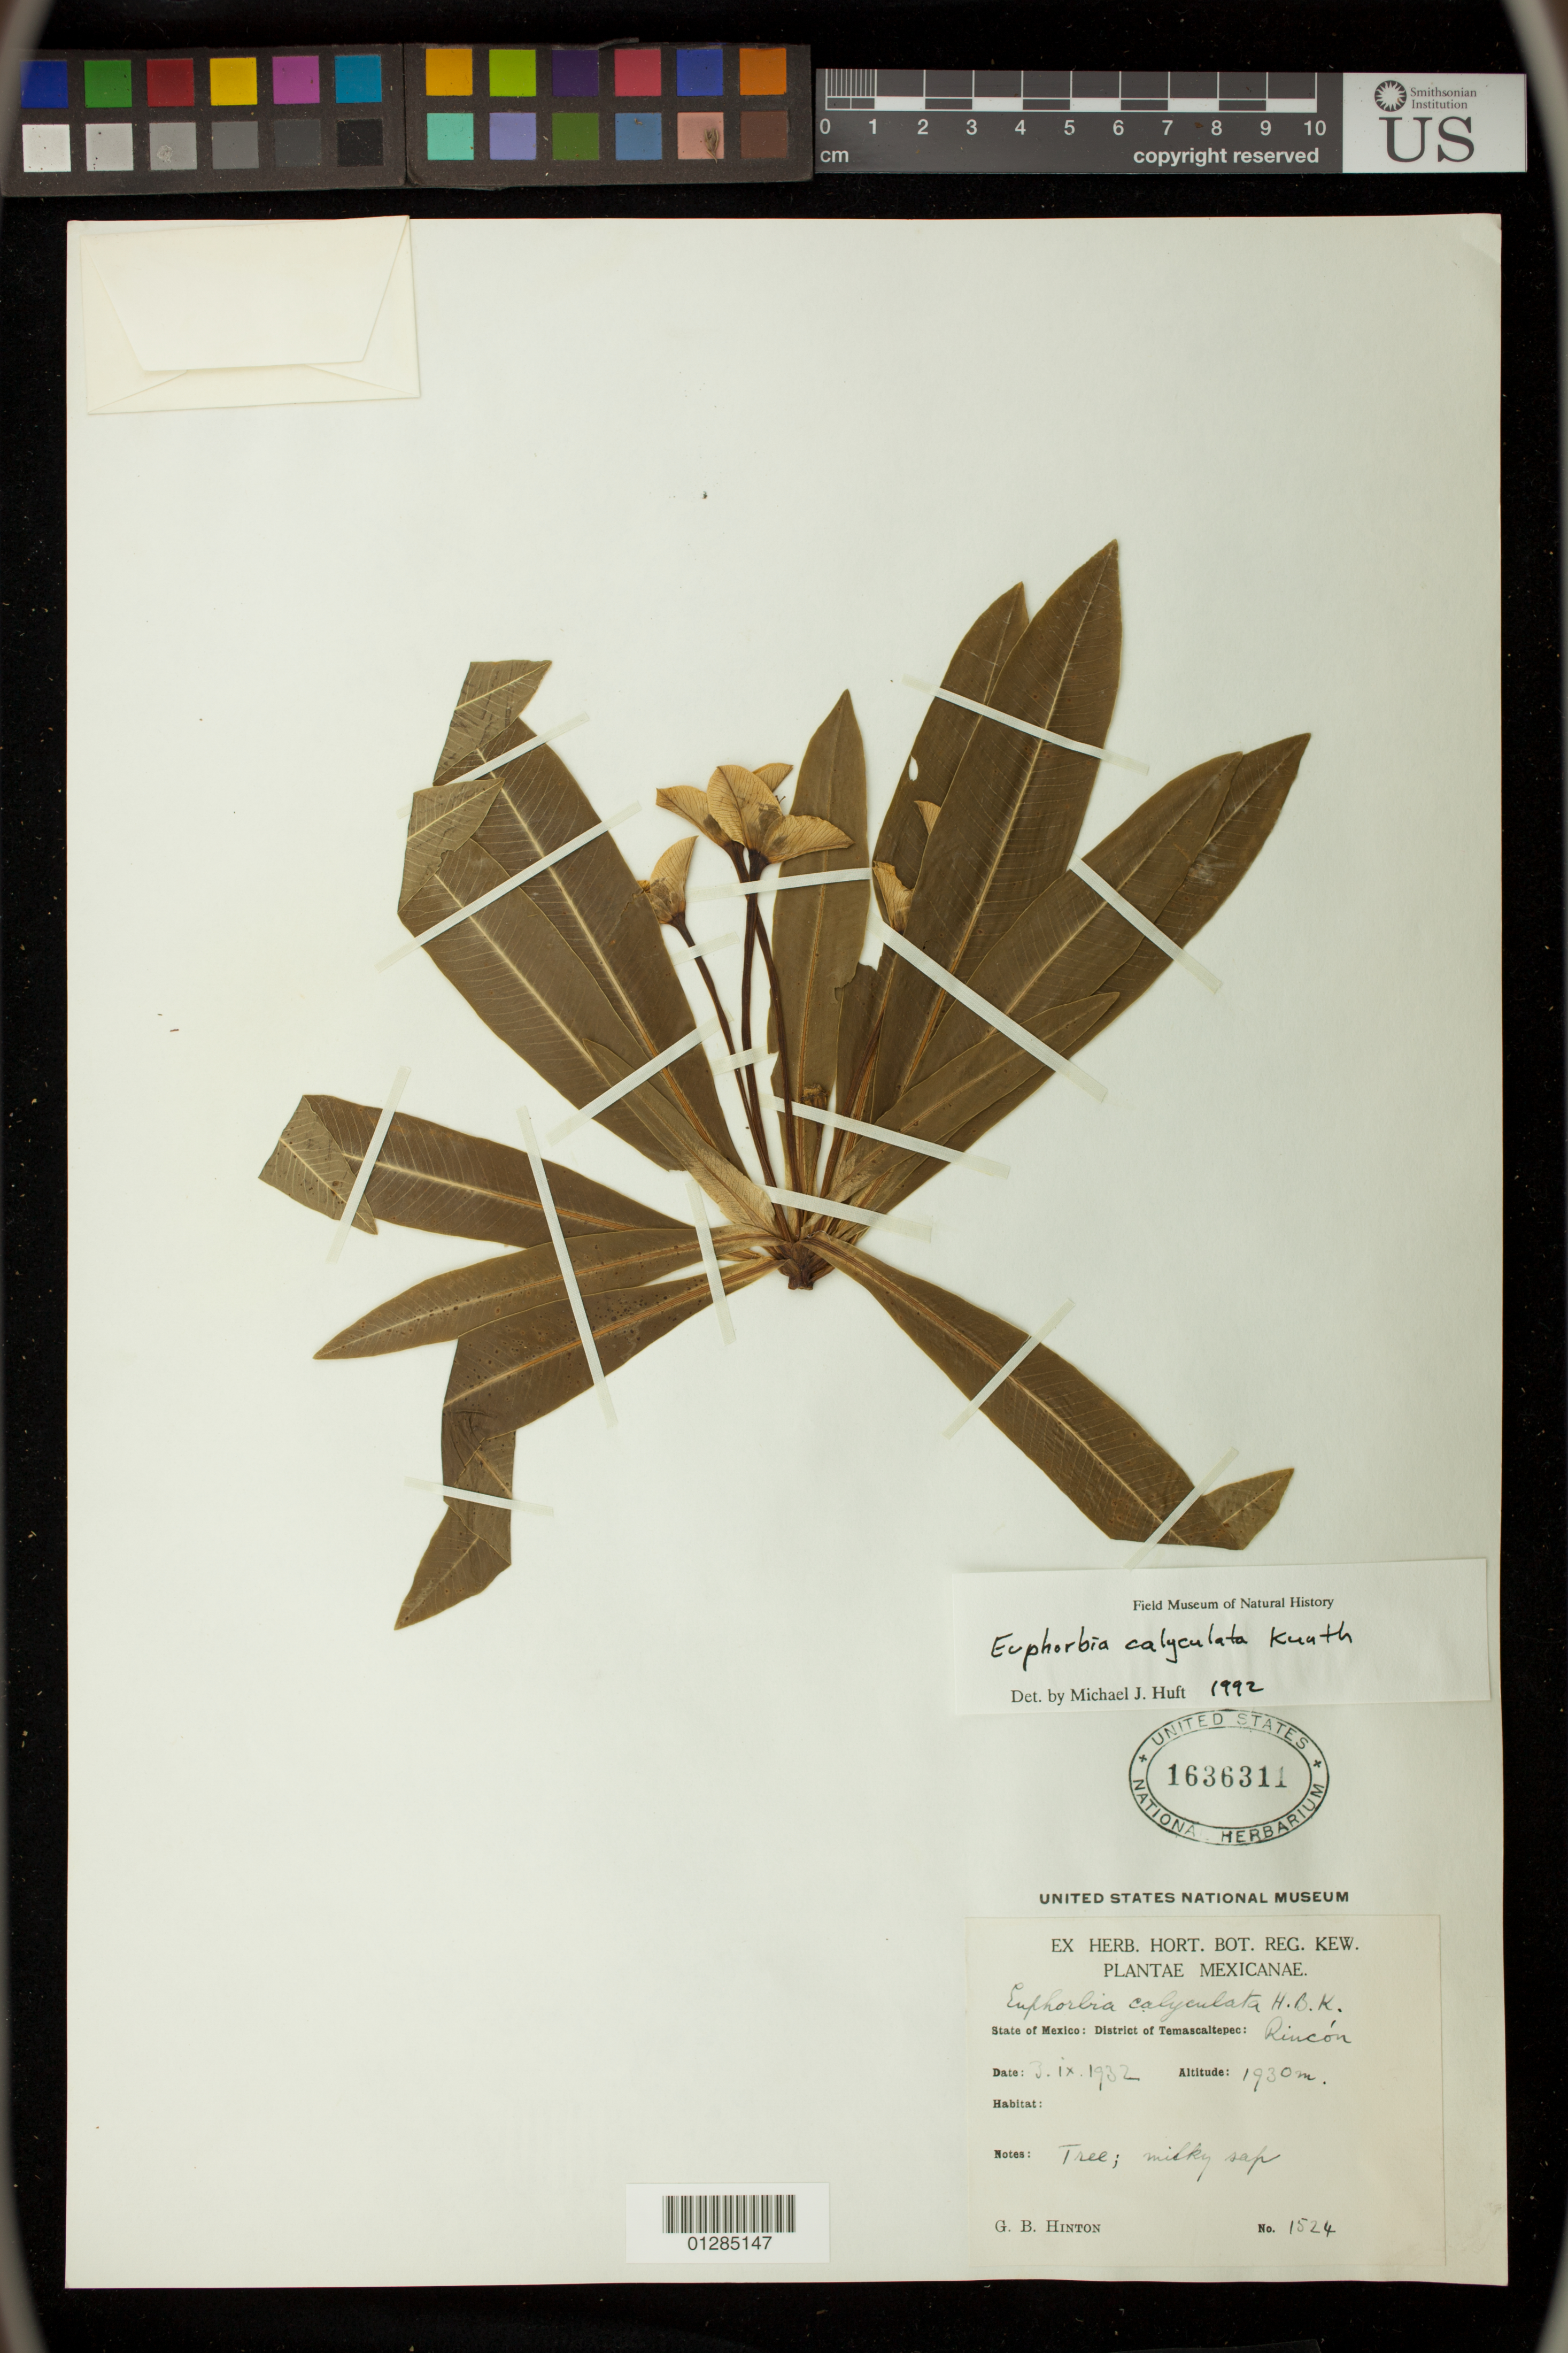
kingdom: Plantae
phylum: Tracheophyta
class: Magnoliopsida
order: Malpighiales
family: Euphorbiaceae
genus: Euphorbia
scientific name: Euphorbia calyculata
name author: Kunth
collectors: G. B. Hinton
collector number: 1524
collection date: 1932-09-03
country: Mexico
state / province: México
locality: Temascaltepec, Rincón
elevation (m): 1930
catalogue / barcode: US 1636311